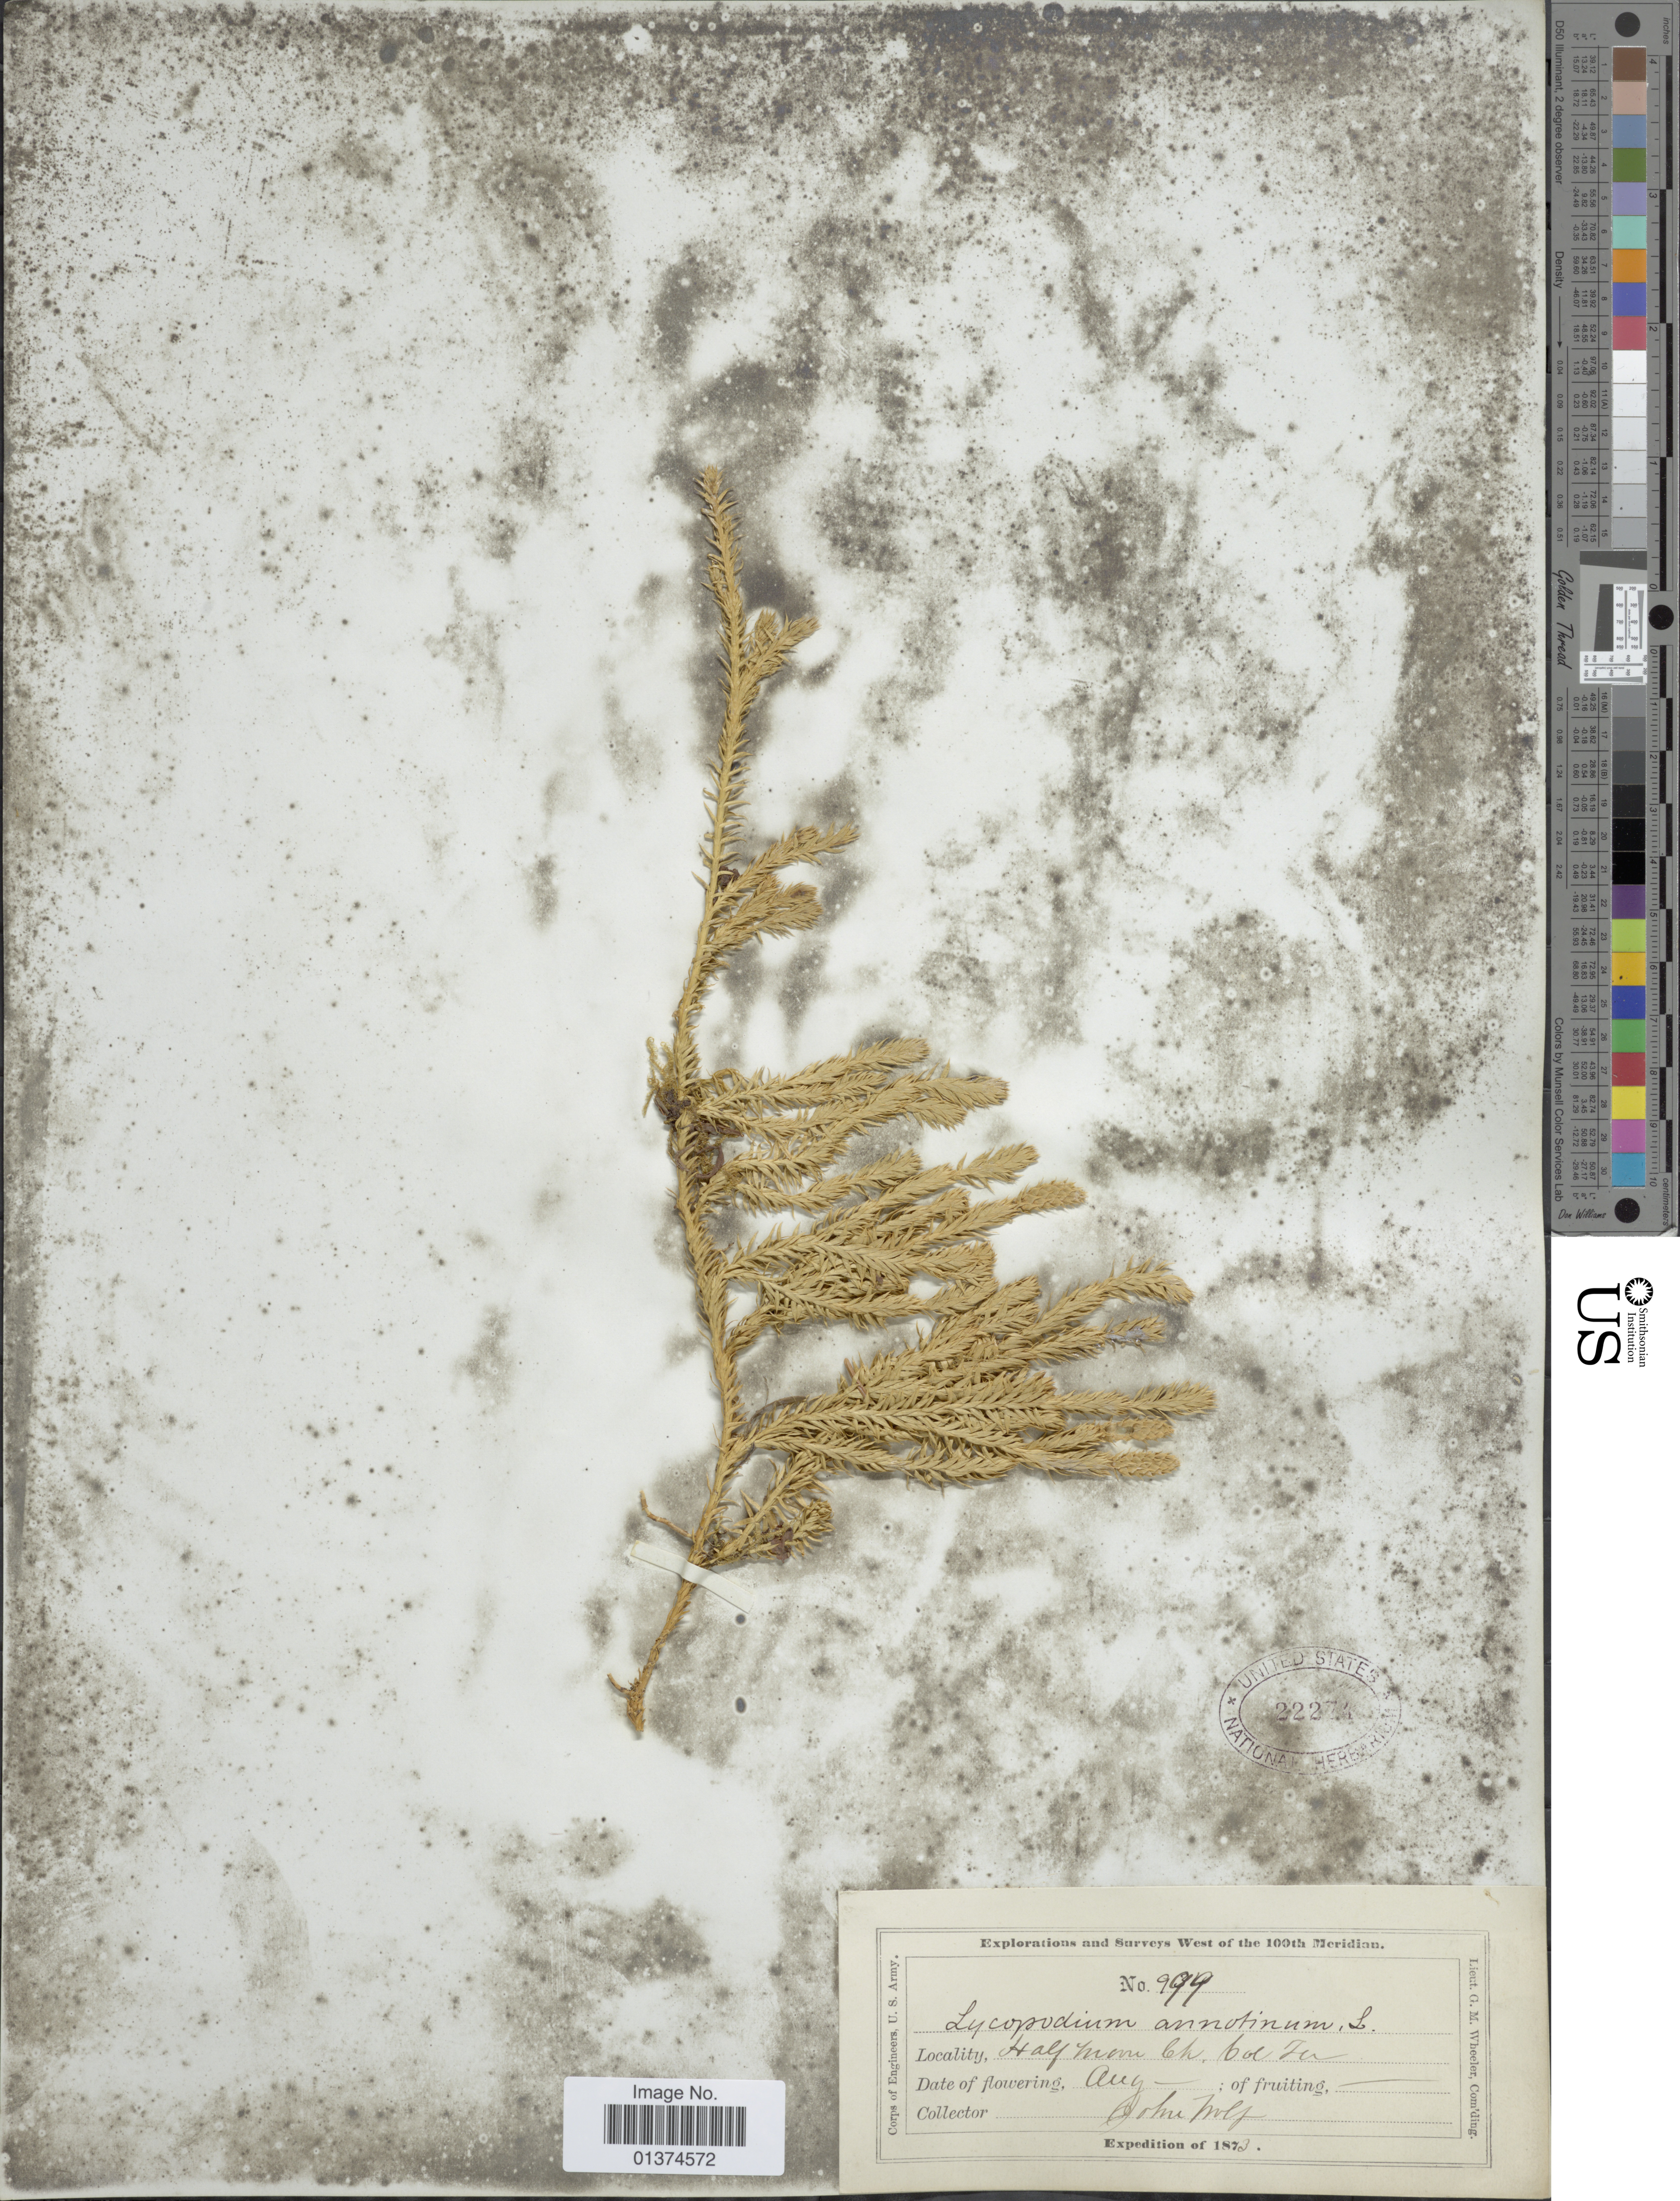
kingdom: Plantae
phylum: Tracheophyta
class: Lycopodiopsida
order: Lycopodiales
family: Lycopodiaceae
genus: Spinulum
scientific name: Spinulum annotinum subsp. annotinum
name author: (L.) A. Haines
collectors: J. Wolf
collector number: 999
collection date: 1873-08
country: United States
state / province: Colorado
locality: Halfmoon Ch. Col. Ter.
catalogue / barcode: US 22274